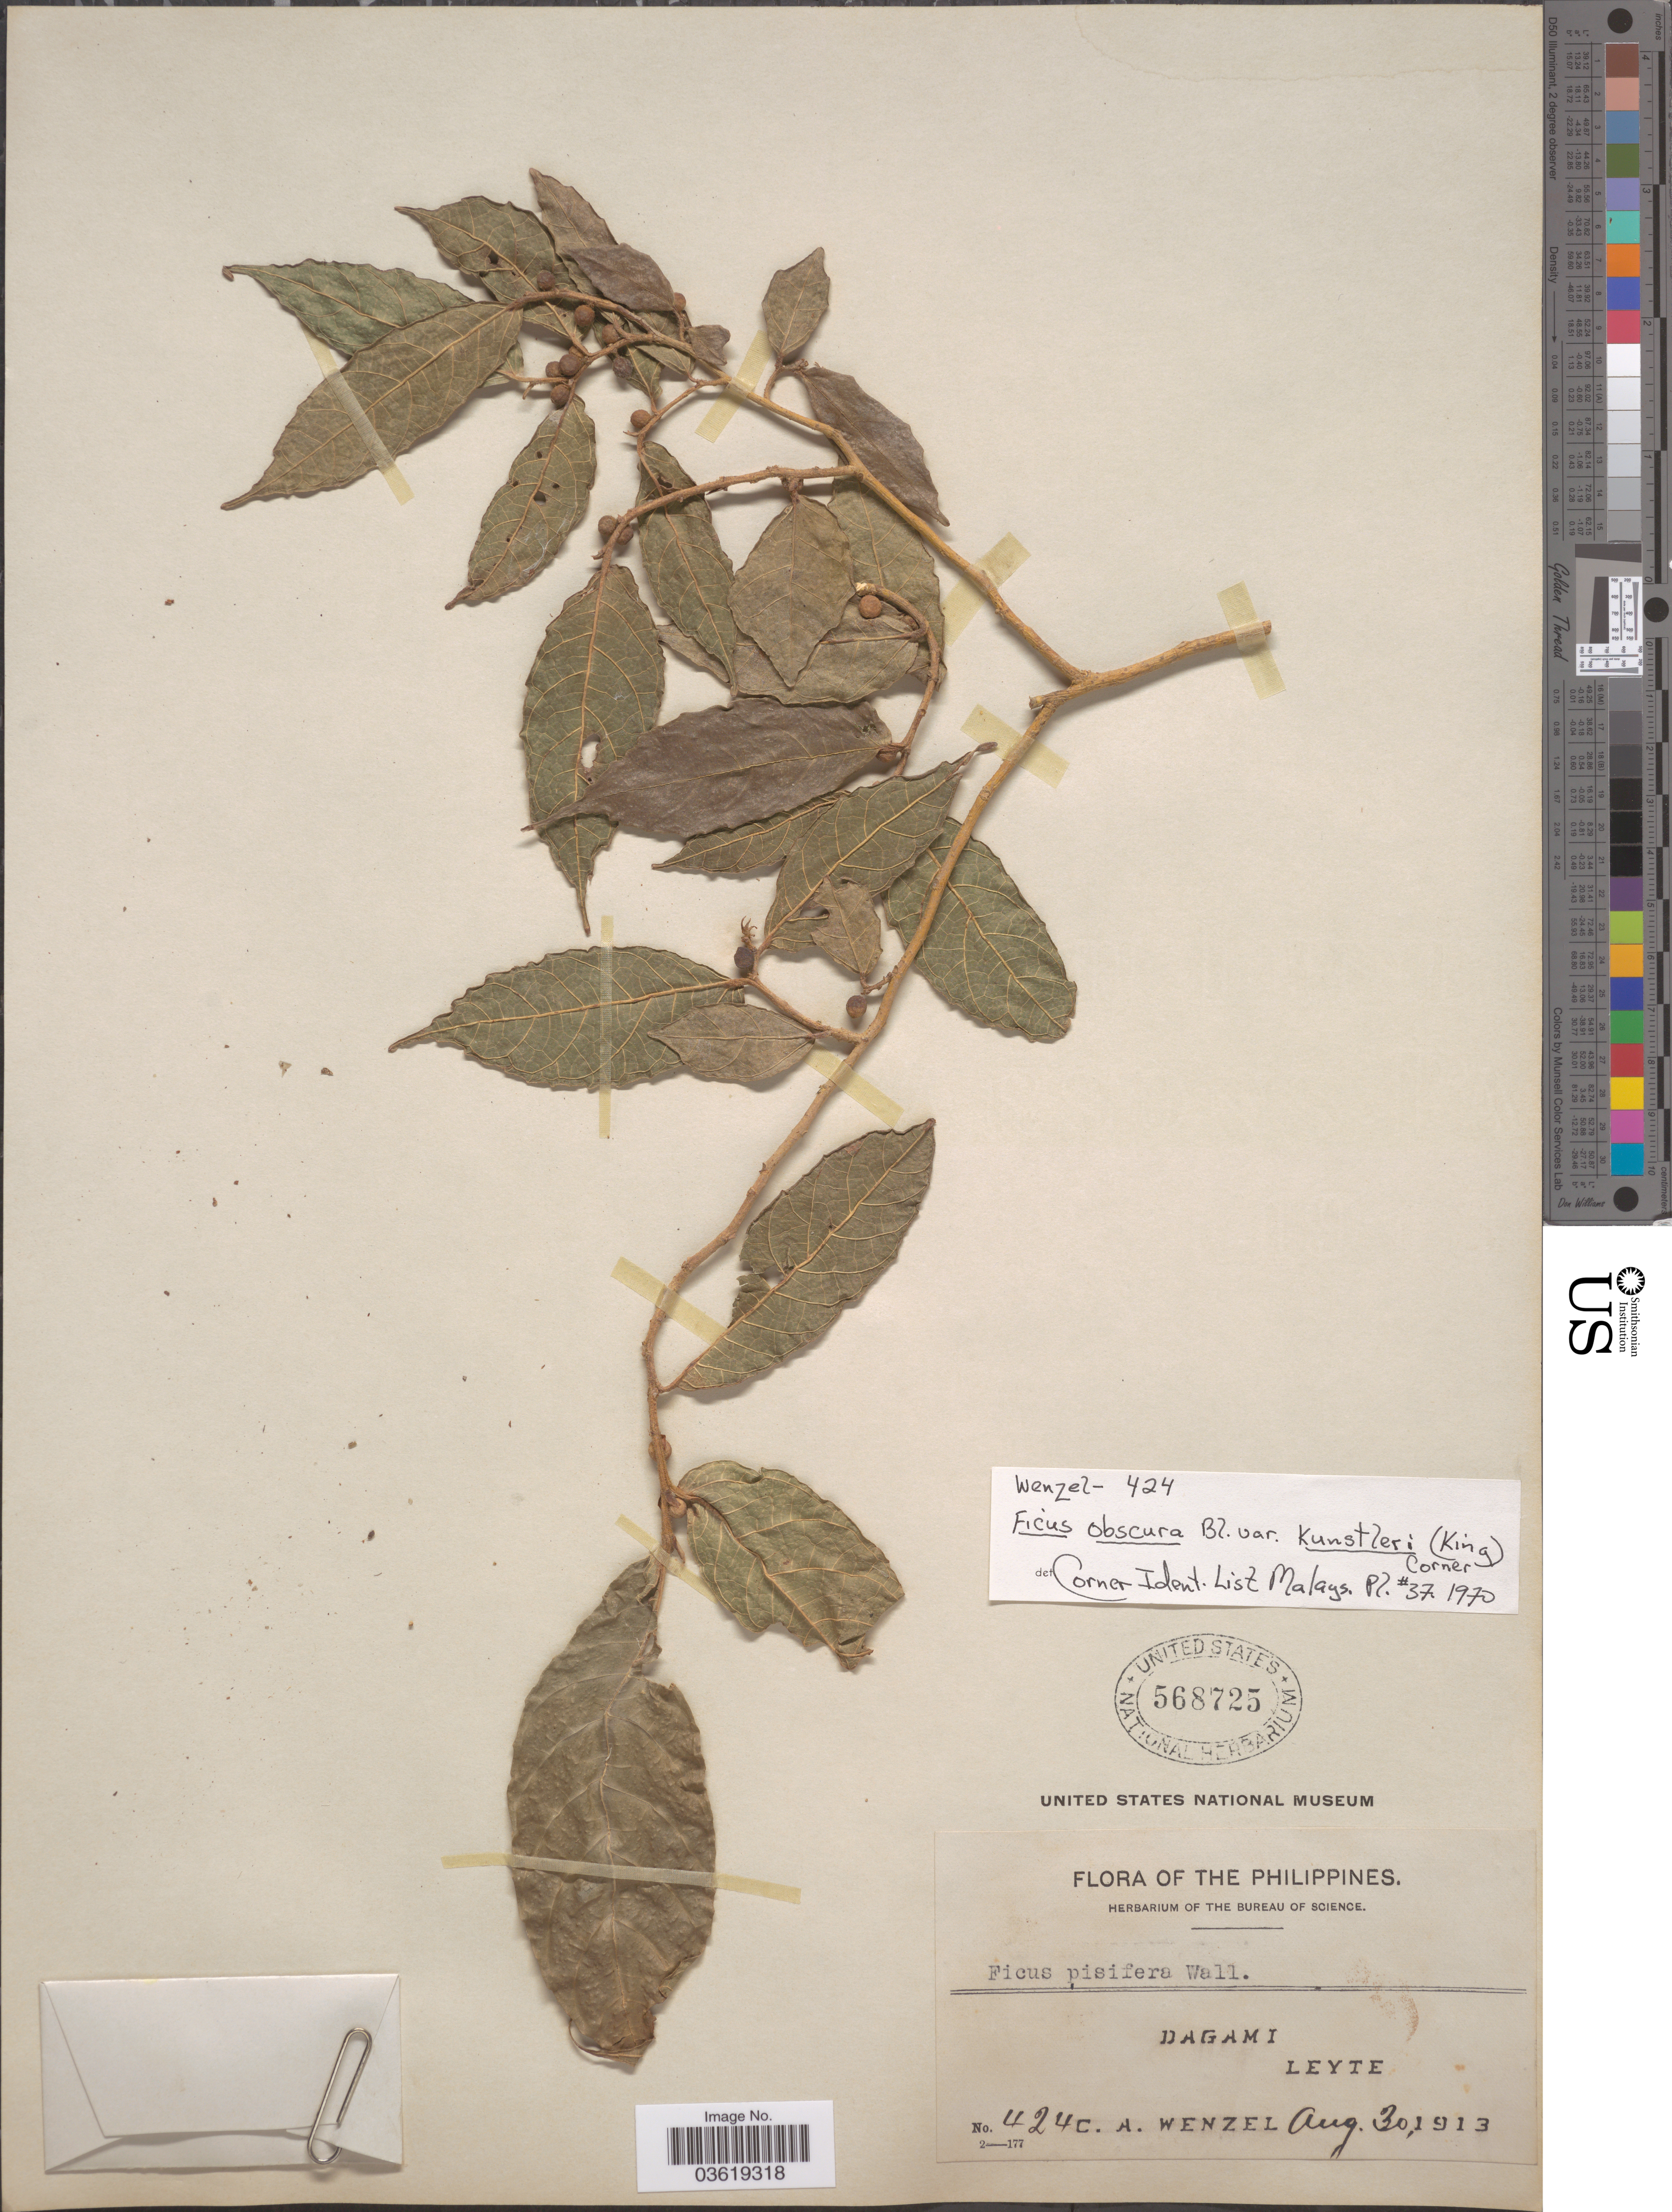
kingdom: Plantae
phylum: Tracheophyta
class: Magnoliopsida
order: Rosales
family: Moraceae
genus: Ficus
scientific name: Ficus obscura var. kunstleri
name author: Blume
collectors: C. Wenzel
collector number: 424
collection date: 1913-08-30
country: Philippines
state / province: Eastern Visayas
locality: Dagami, Leyte.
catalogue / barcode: US 568725